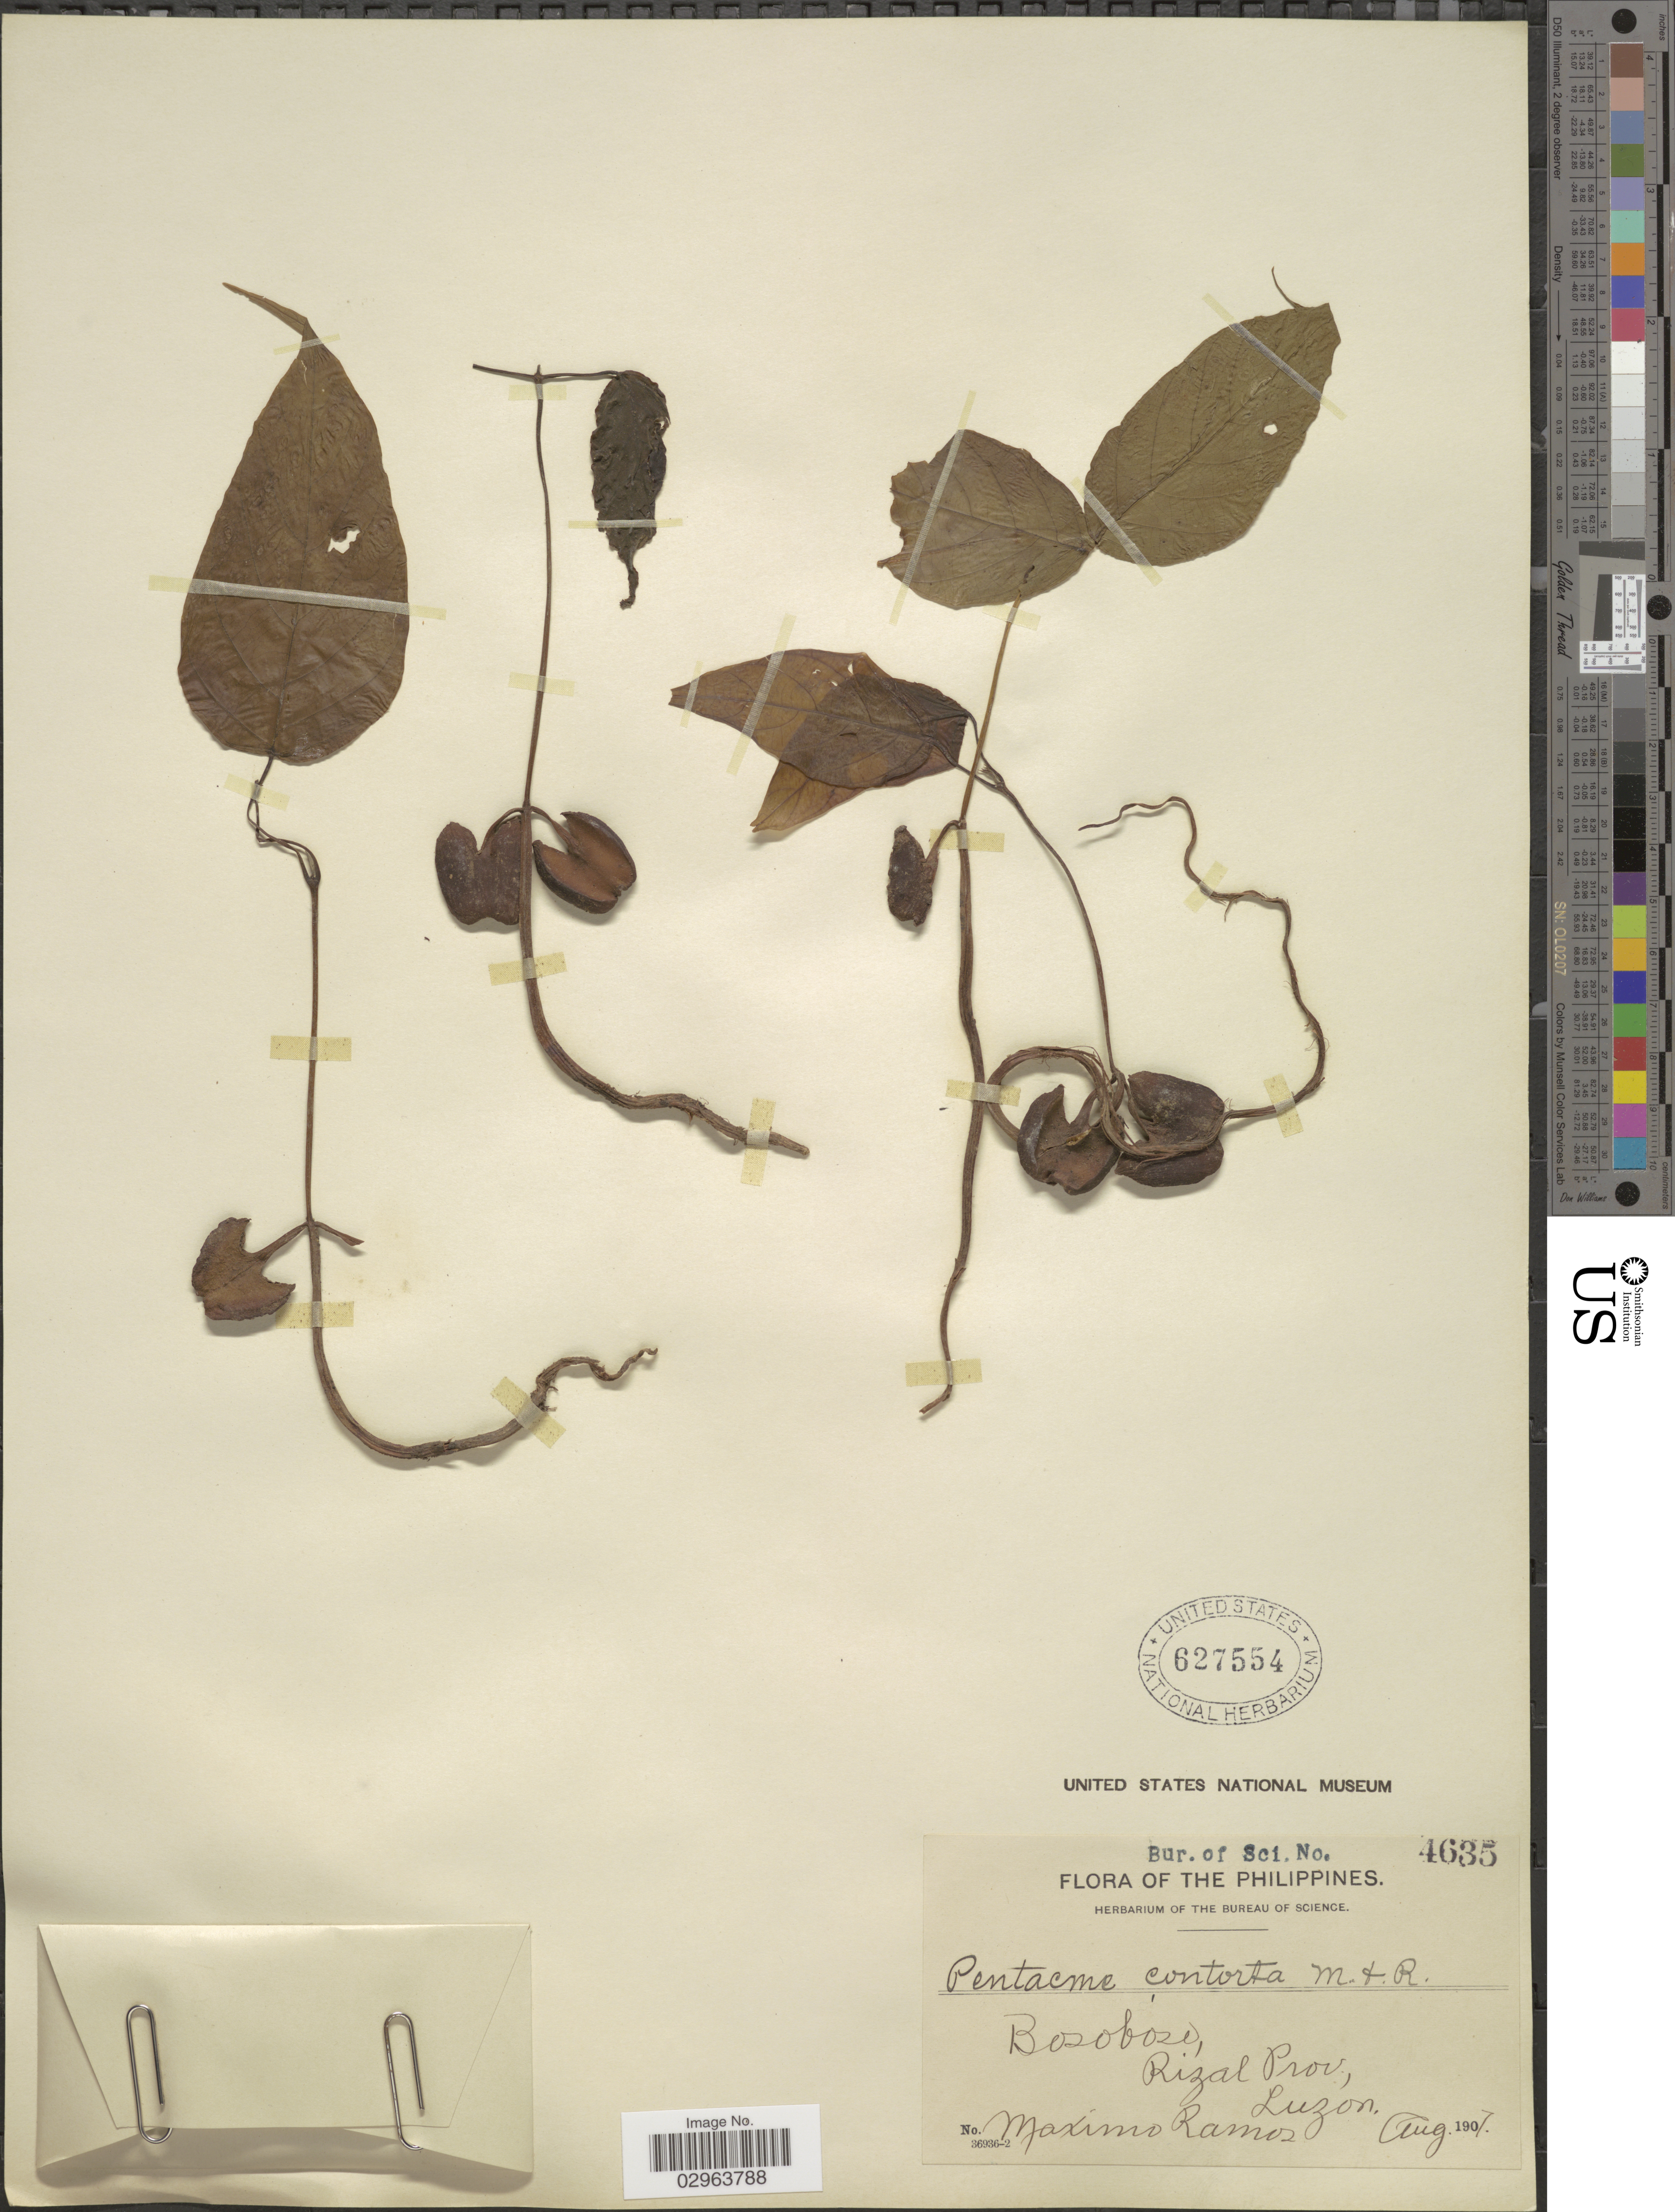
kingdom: Plantae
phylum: Tracheophyta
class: Magnoliopsida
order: Malvales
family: Dipterocarpaceae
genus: Pentacme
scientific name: Pentacme contorta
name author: (S. Vidal) Merr. & Rolfe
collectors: M. Ramos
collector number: Bur. of Sci. 4635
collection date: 1907-08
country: Philippines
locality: Bosoboso, Rizal Prov., Luzon.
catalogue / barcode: US 627554